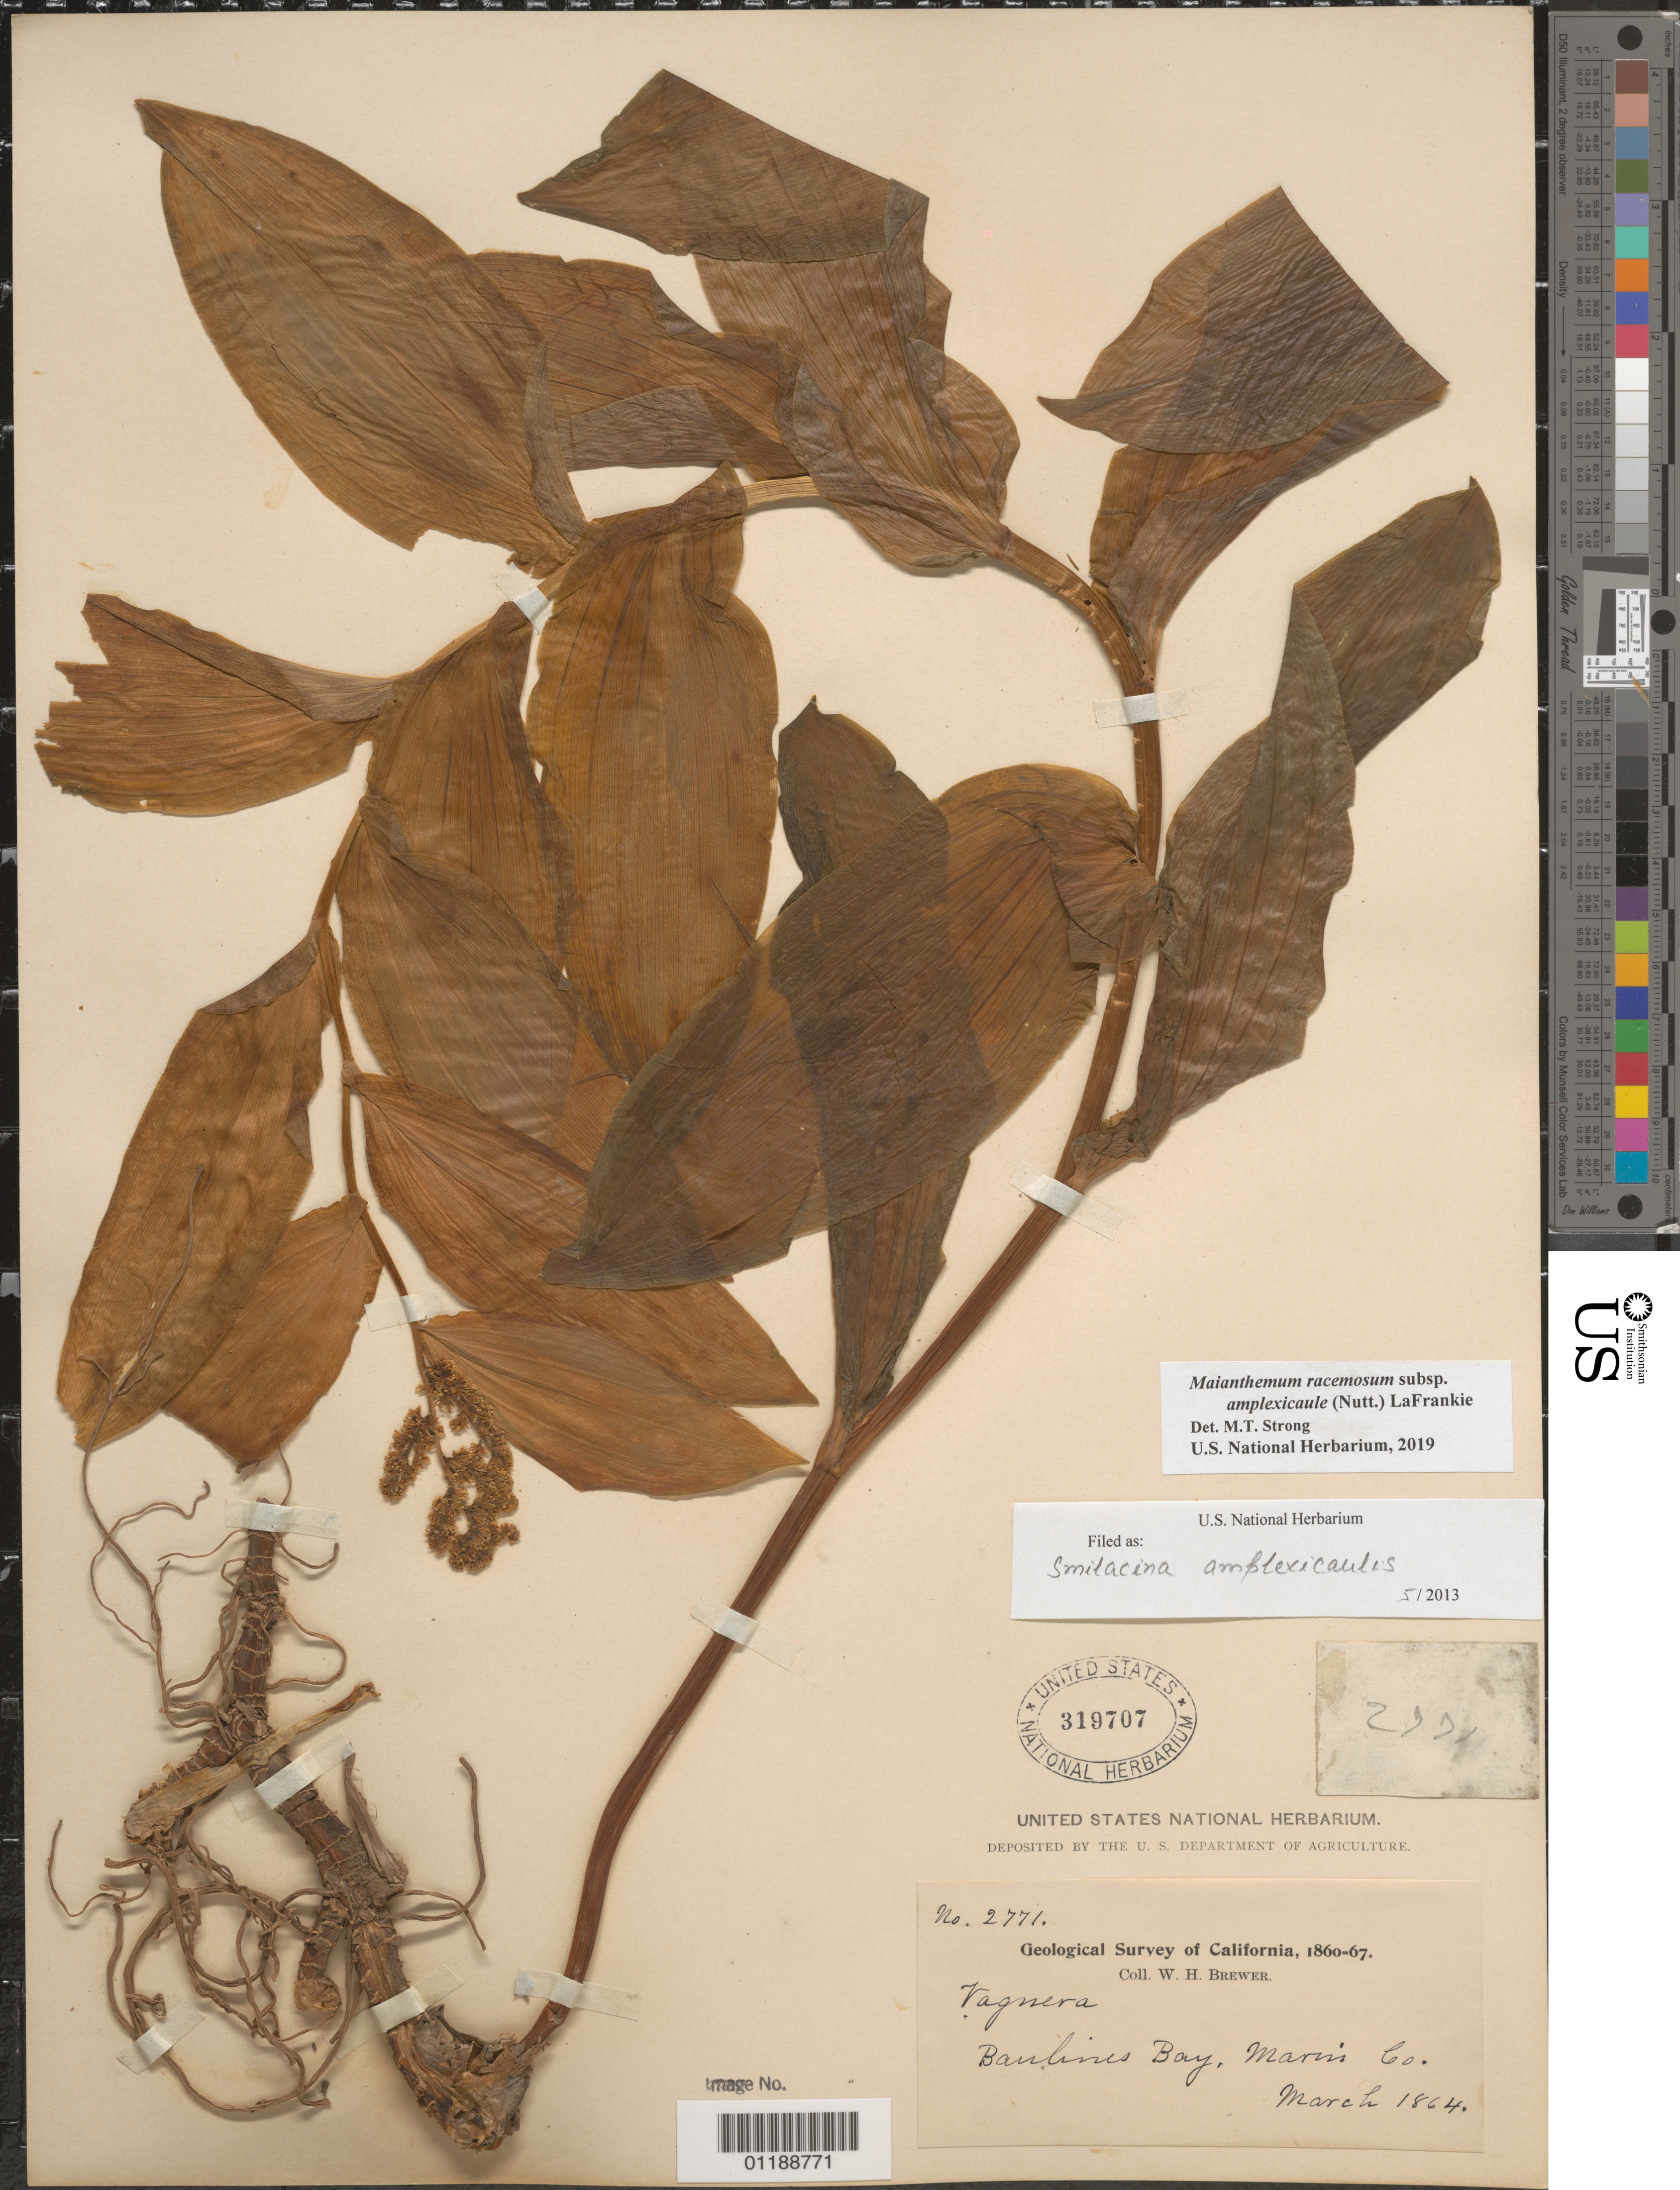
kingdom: Plantae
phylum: Tracheophyta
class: Liliopsida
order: Asparagales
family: Asparagaceae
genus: Maianthemum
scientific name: Maianthemum racemosum subsp. amplexicaule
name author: (Nutt.) LaFrankie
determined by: Strong, M. T., (US), Smithsonian Institution - National Museum of Natural History (UNITED STATES)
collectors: W. H. Brewer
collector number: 2771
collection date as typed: Mar 1864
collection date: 1864-03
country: United States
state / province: California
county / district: Marin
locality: Baulines Bay.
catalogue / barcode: US 319707